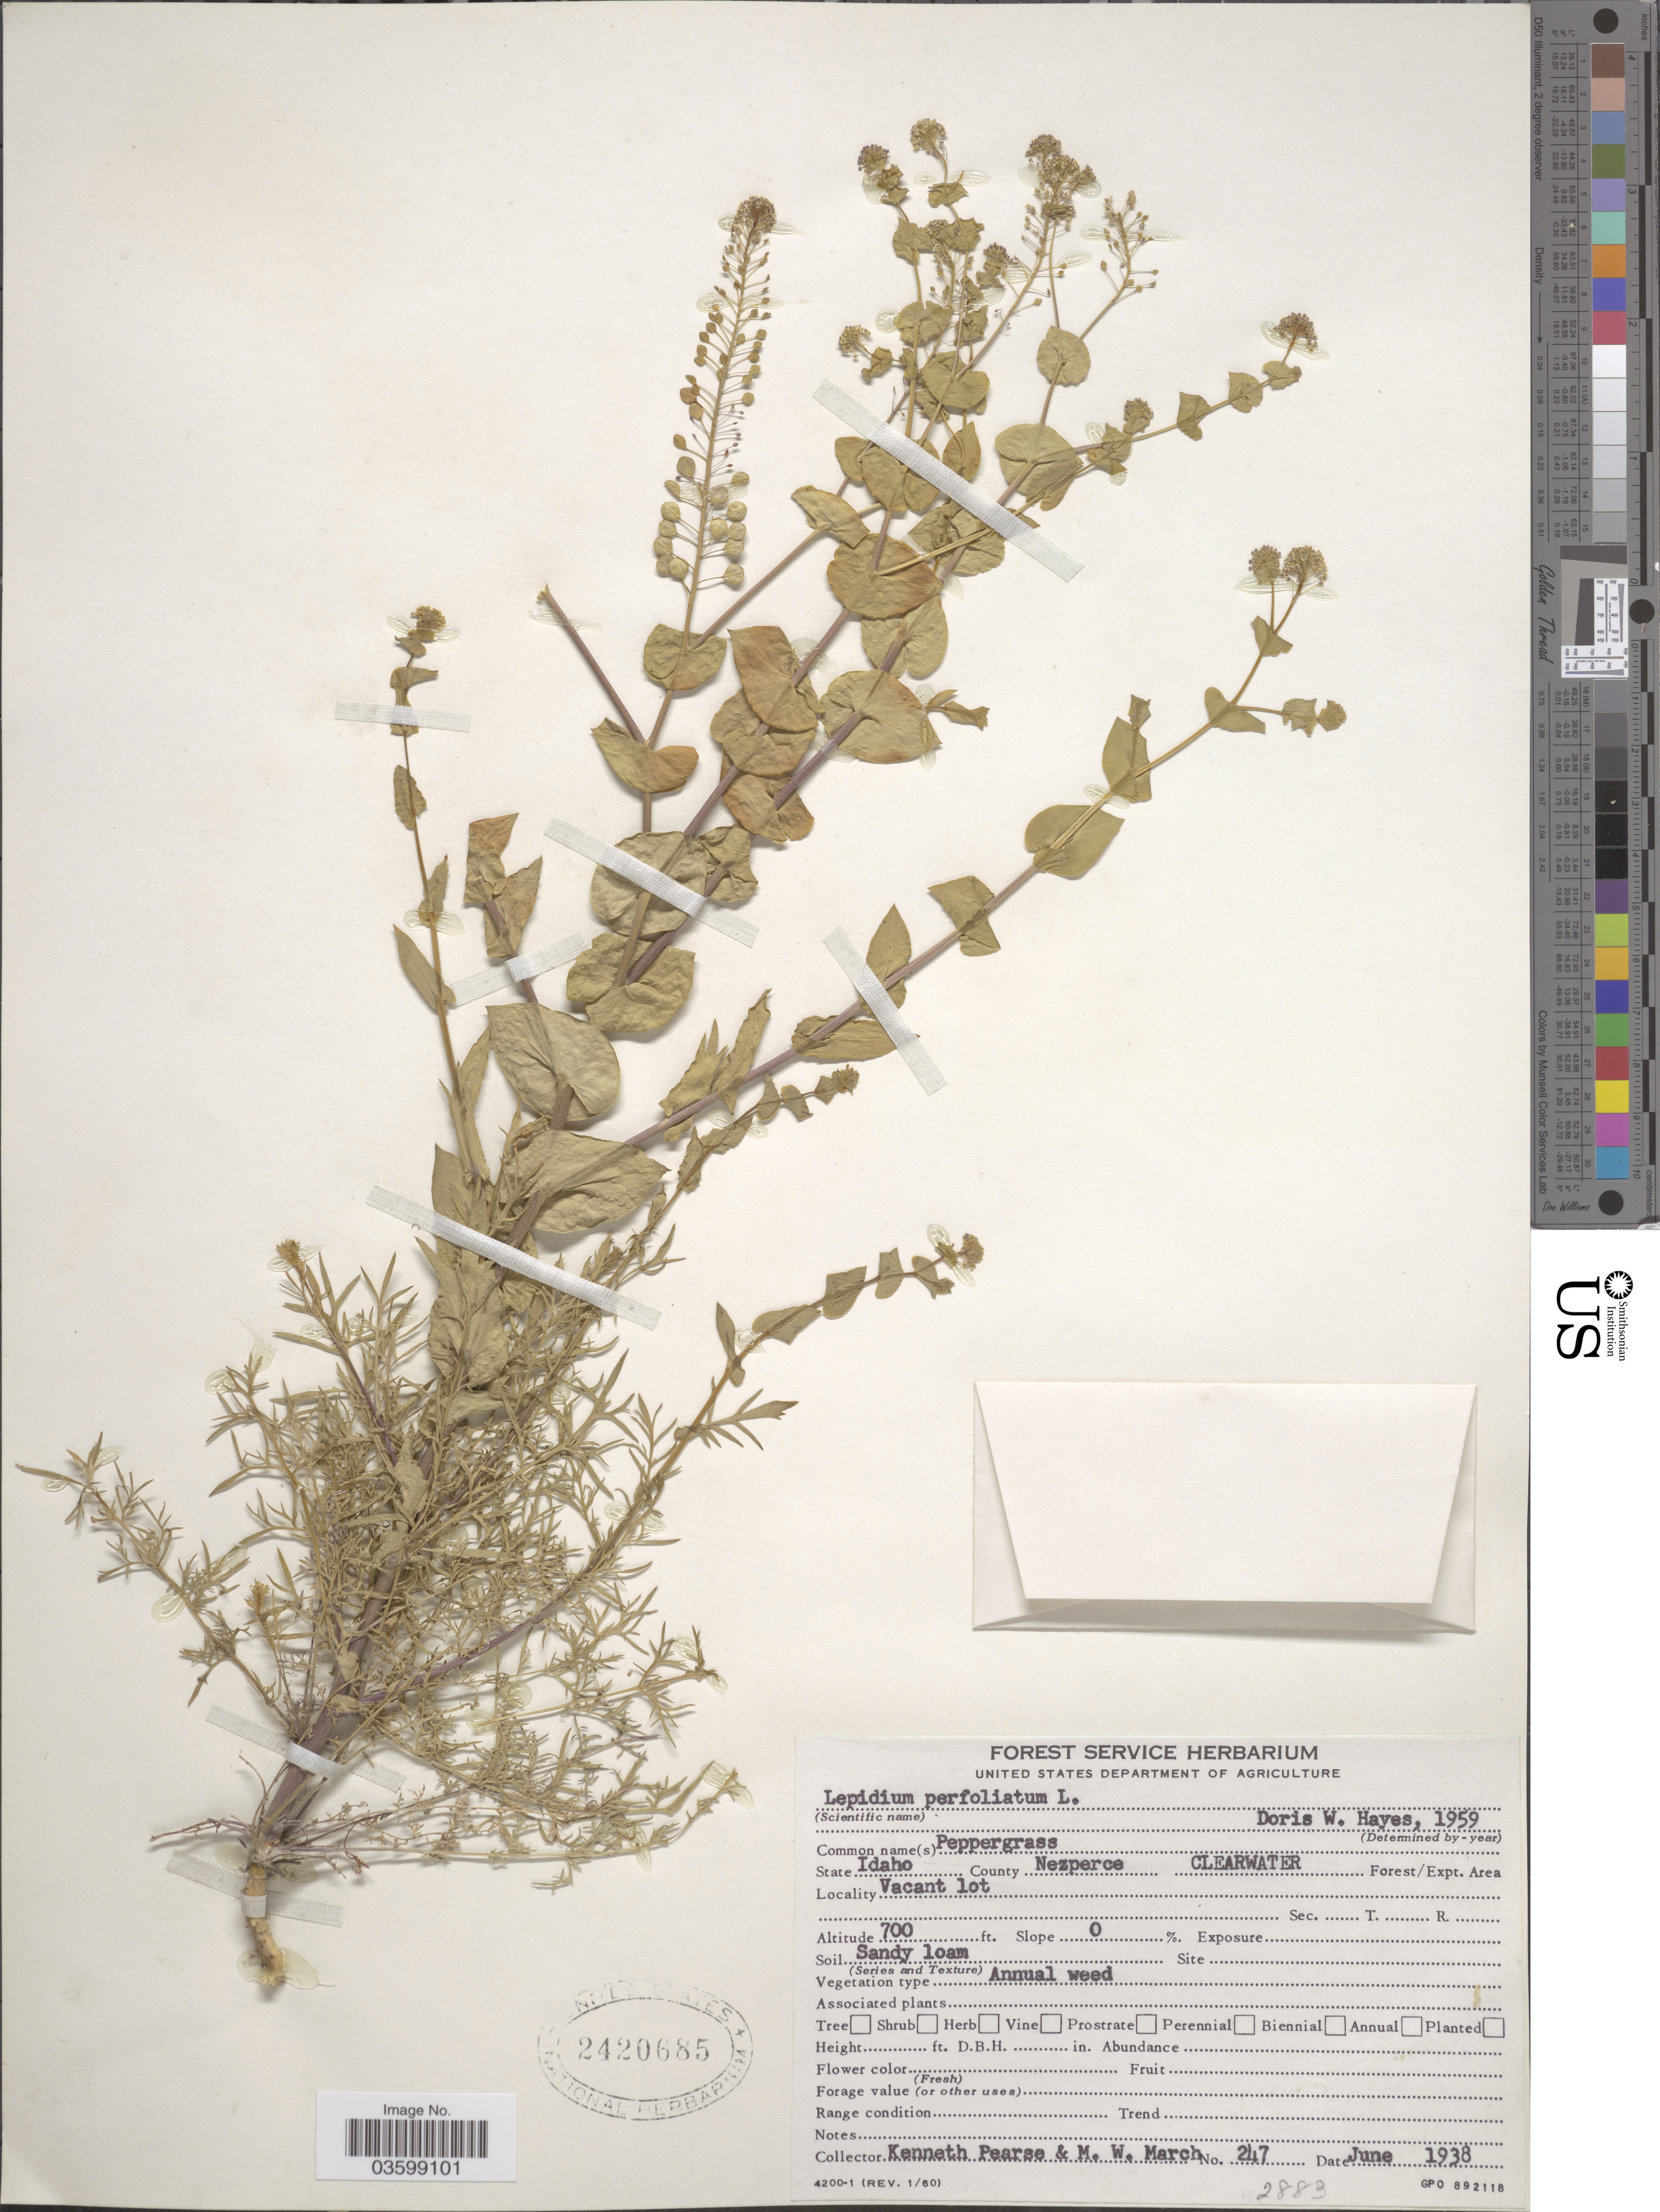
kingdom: Plantae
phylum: Tracheophyta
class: Magnoliopsida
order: Brassicales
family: Brassicaceae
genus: Lepidium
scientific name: Lepidium perfoliatum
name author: L.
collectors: K. Pearse & M. March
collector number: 247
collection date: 1938-06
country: United States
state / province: Idaho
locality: County Nezperce. Clearwater Forest/Expt. Area. Vacant lot.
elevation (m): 213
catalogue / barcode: US 2420685